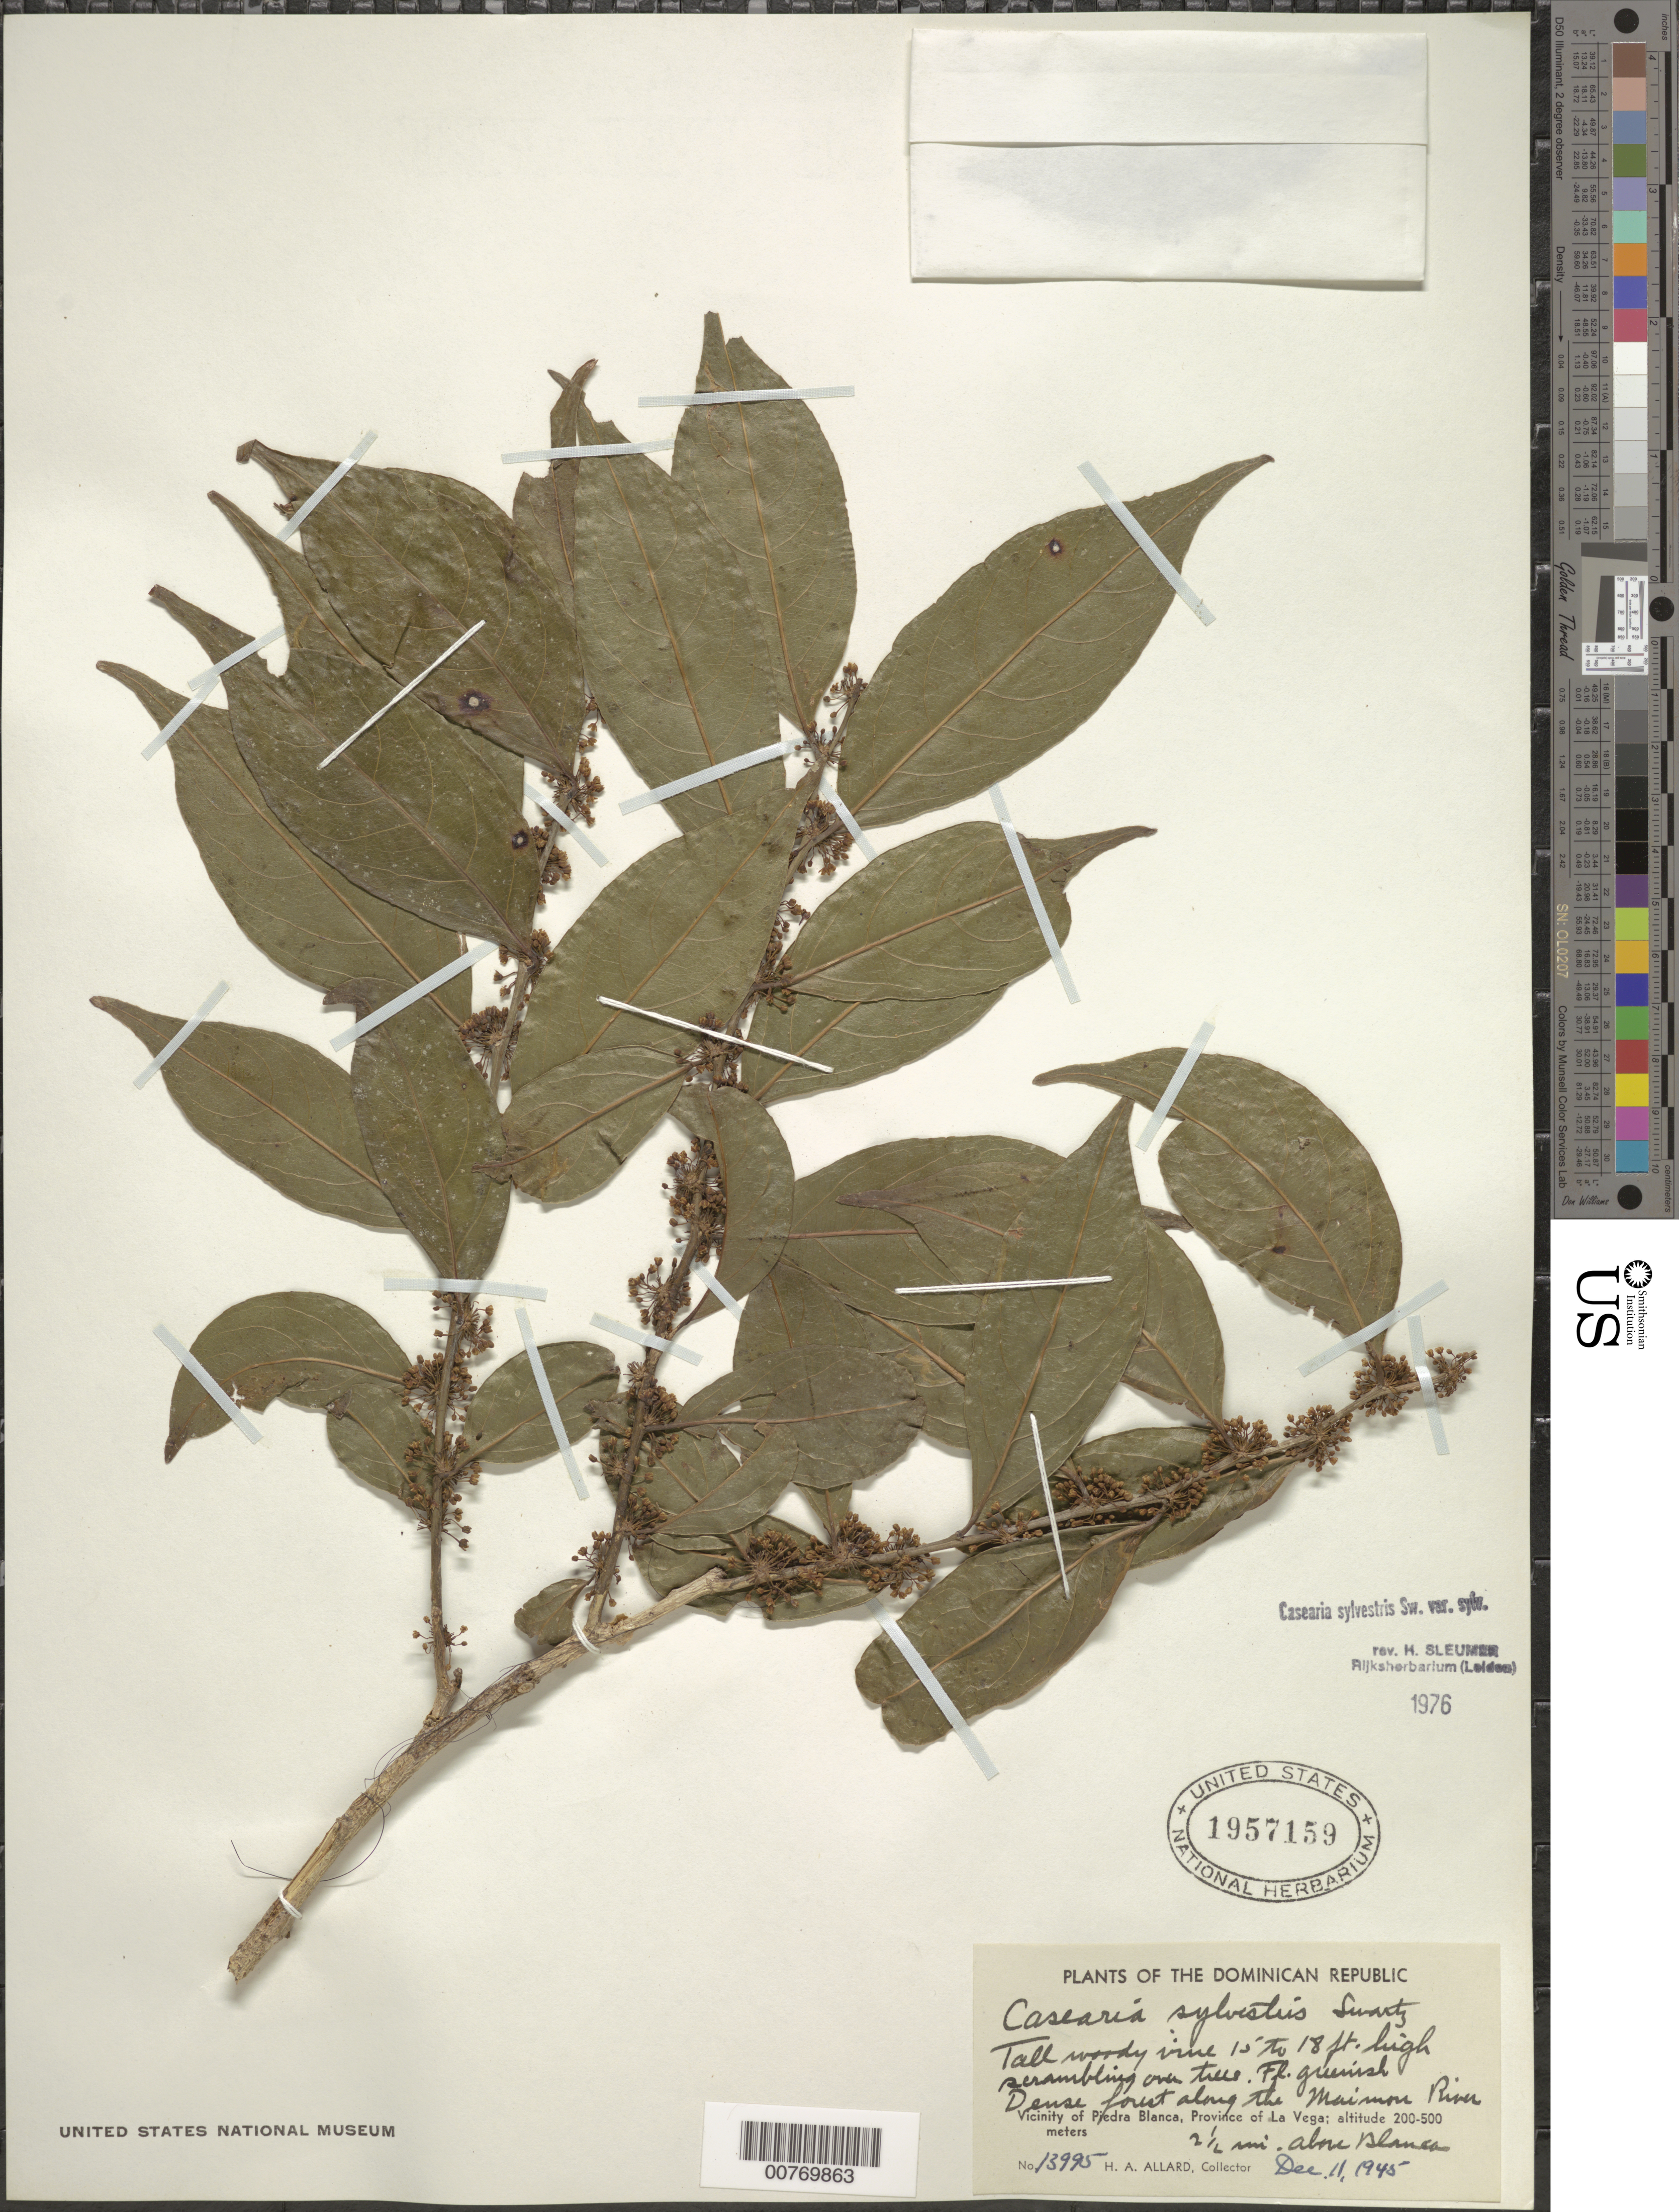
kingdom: Plantae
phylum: Tracheophyta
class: Magnoliopsida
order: Malpighiales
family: Salicaceae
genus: Casearia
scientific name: Casearia sylvestris var. sylvestris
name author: Sw.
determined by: Sleumer, H. O.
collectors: H. A. Allard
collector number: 13995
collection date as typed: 11 Dec 1945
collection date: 1945-12-11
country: Dominican Republic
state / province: La Vega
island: Hispaniola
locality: Vicinity of Piedra Blanca.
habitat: Dense forest along the Maimon River.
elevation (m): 200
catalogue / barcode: US 1957159